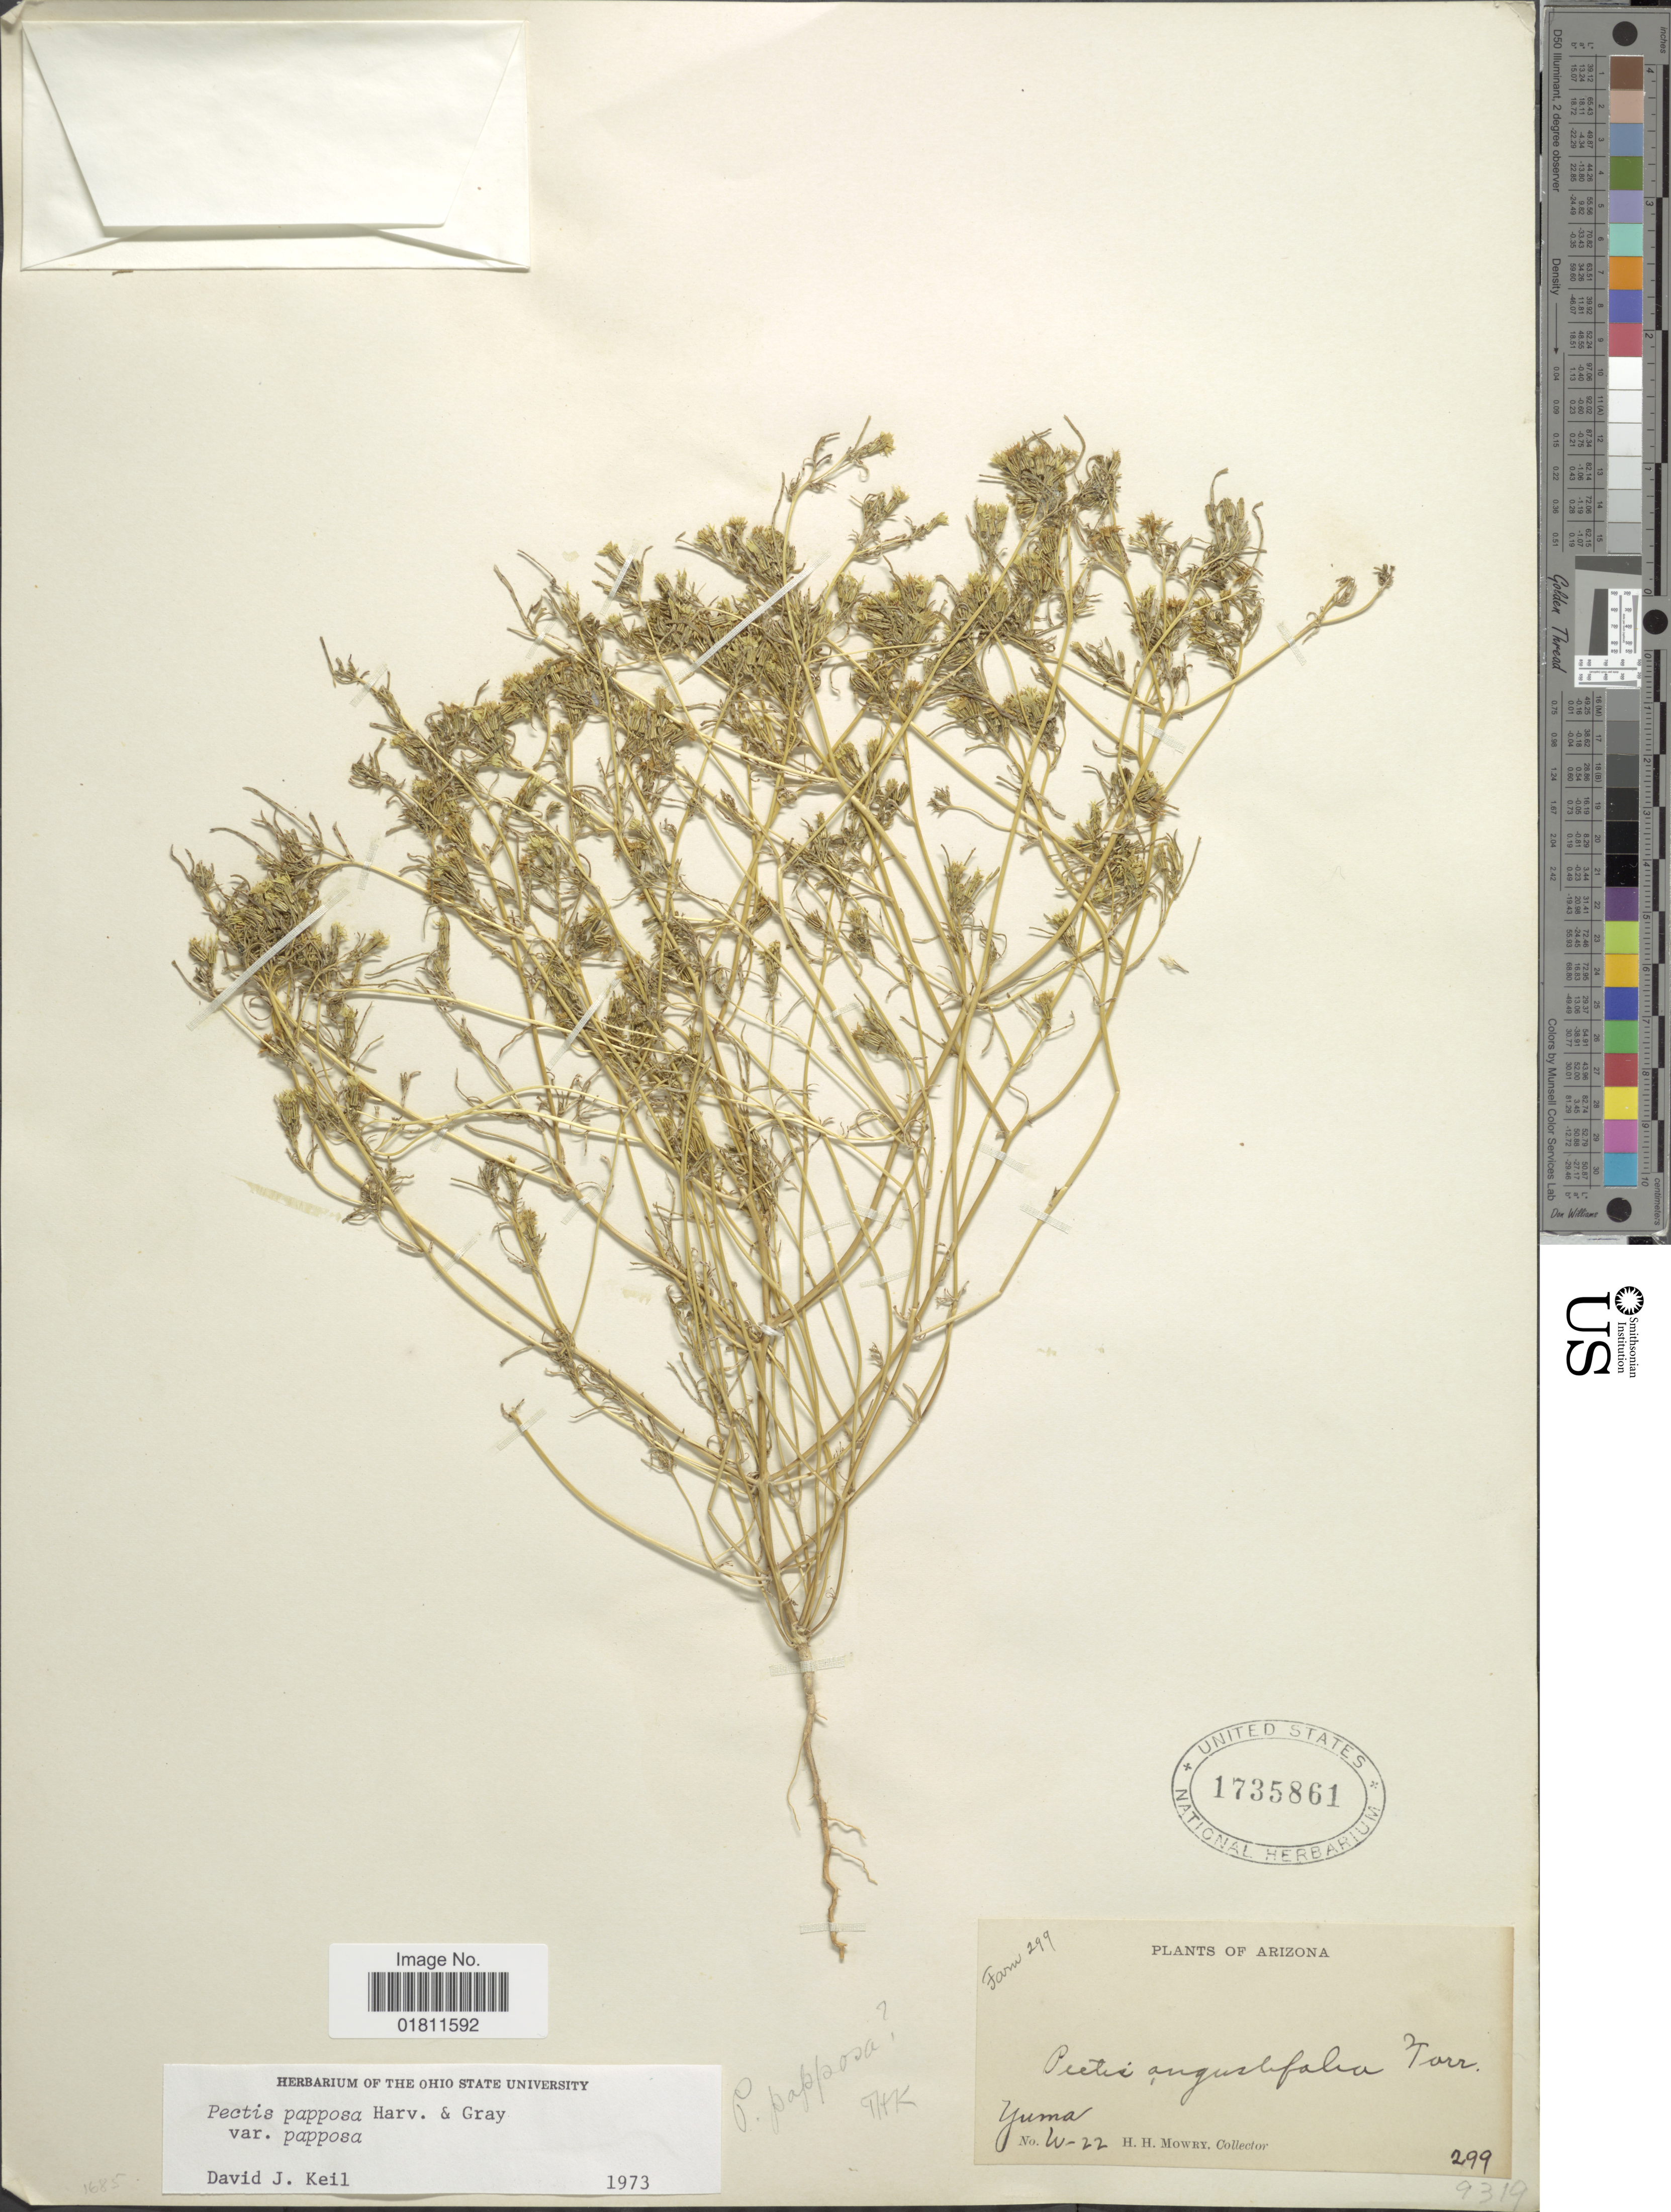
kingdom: Plantae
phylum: Tracheophyta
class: Magnoliopsida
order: Asterales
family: Asteraceae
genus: Pectis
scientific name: Pectis papposa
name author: Harv. & A. Gray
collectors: H. Mowry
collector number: W-22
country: United States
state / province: Arizona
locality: Arizona. Yuma.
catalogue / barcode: US 1735861